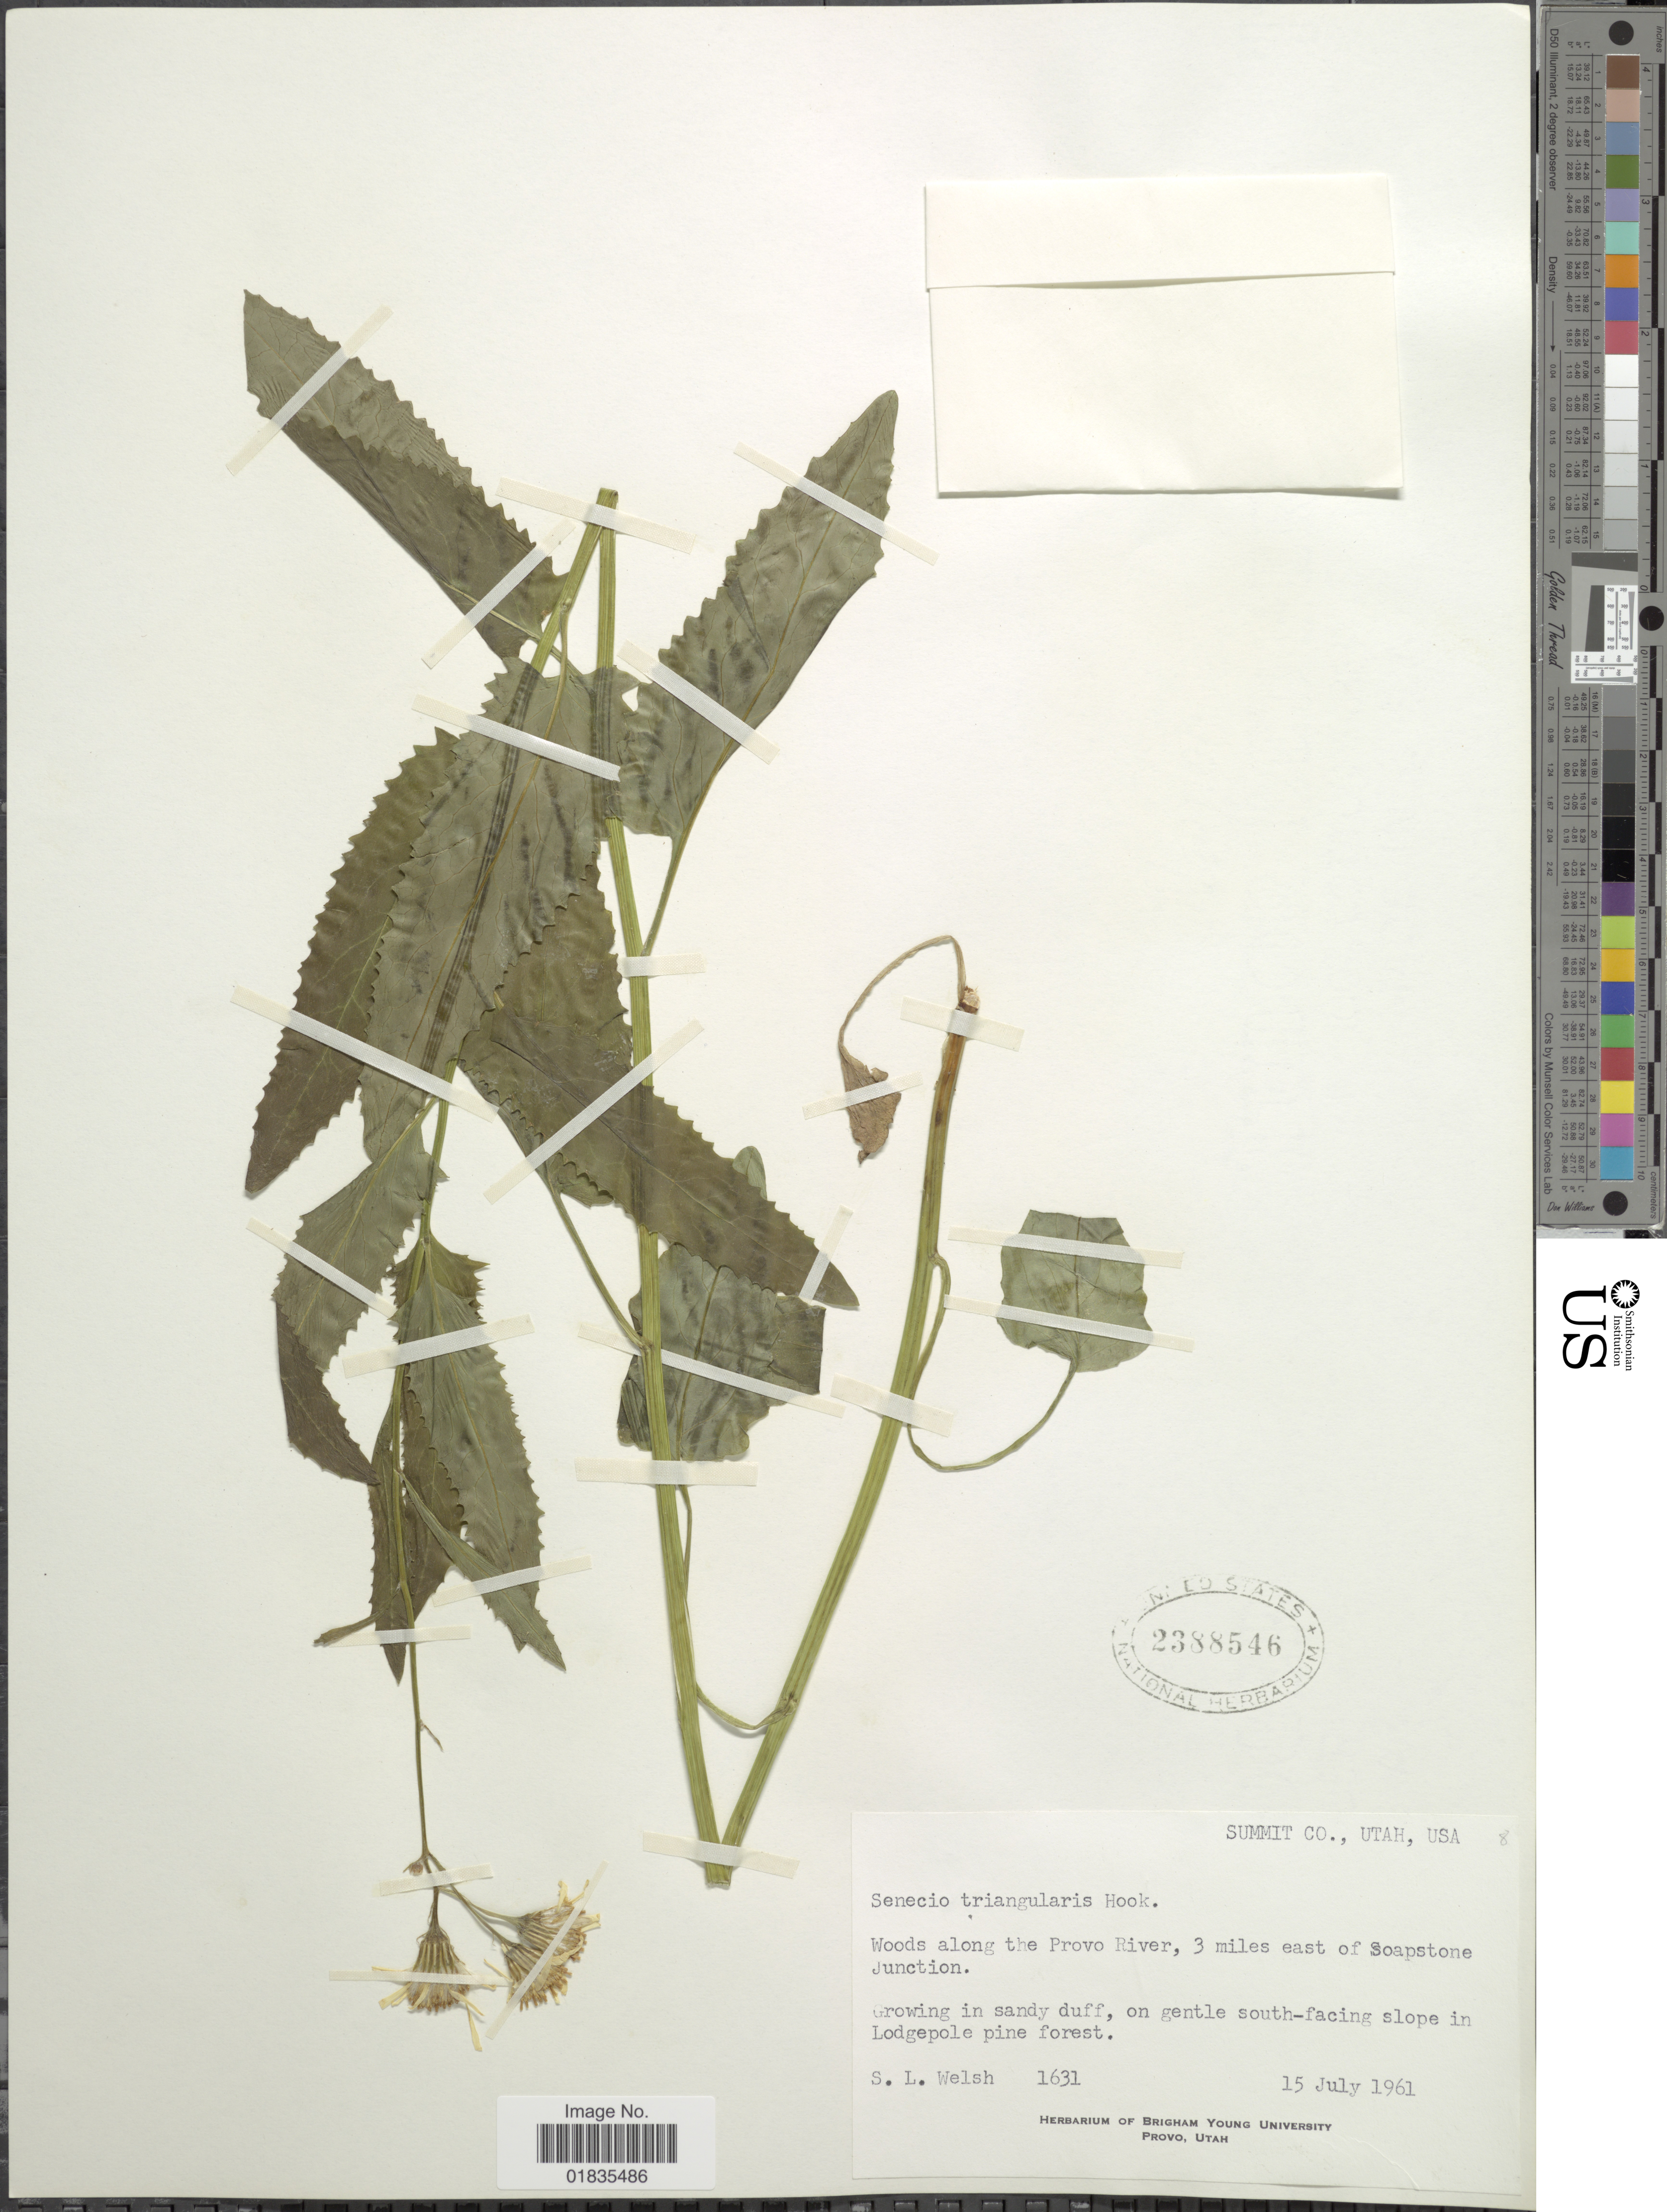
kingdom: Plantae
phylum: Tracheophyta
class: Magnoliopsida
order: Asterales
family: Asteraceae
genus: Senecio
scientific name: Senecio triangularis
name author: Hook.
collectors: S. Welsh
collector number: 1631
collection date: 1961-07-15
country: United States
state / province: Utah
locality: Summit Co., woods along the Provo River, 3 miles east of Soapstone Junction.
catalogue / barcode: US 2388546